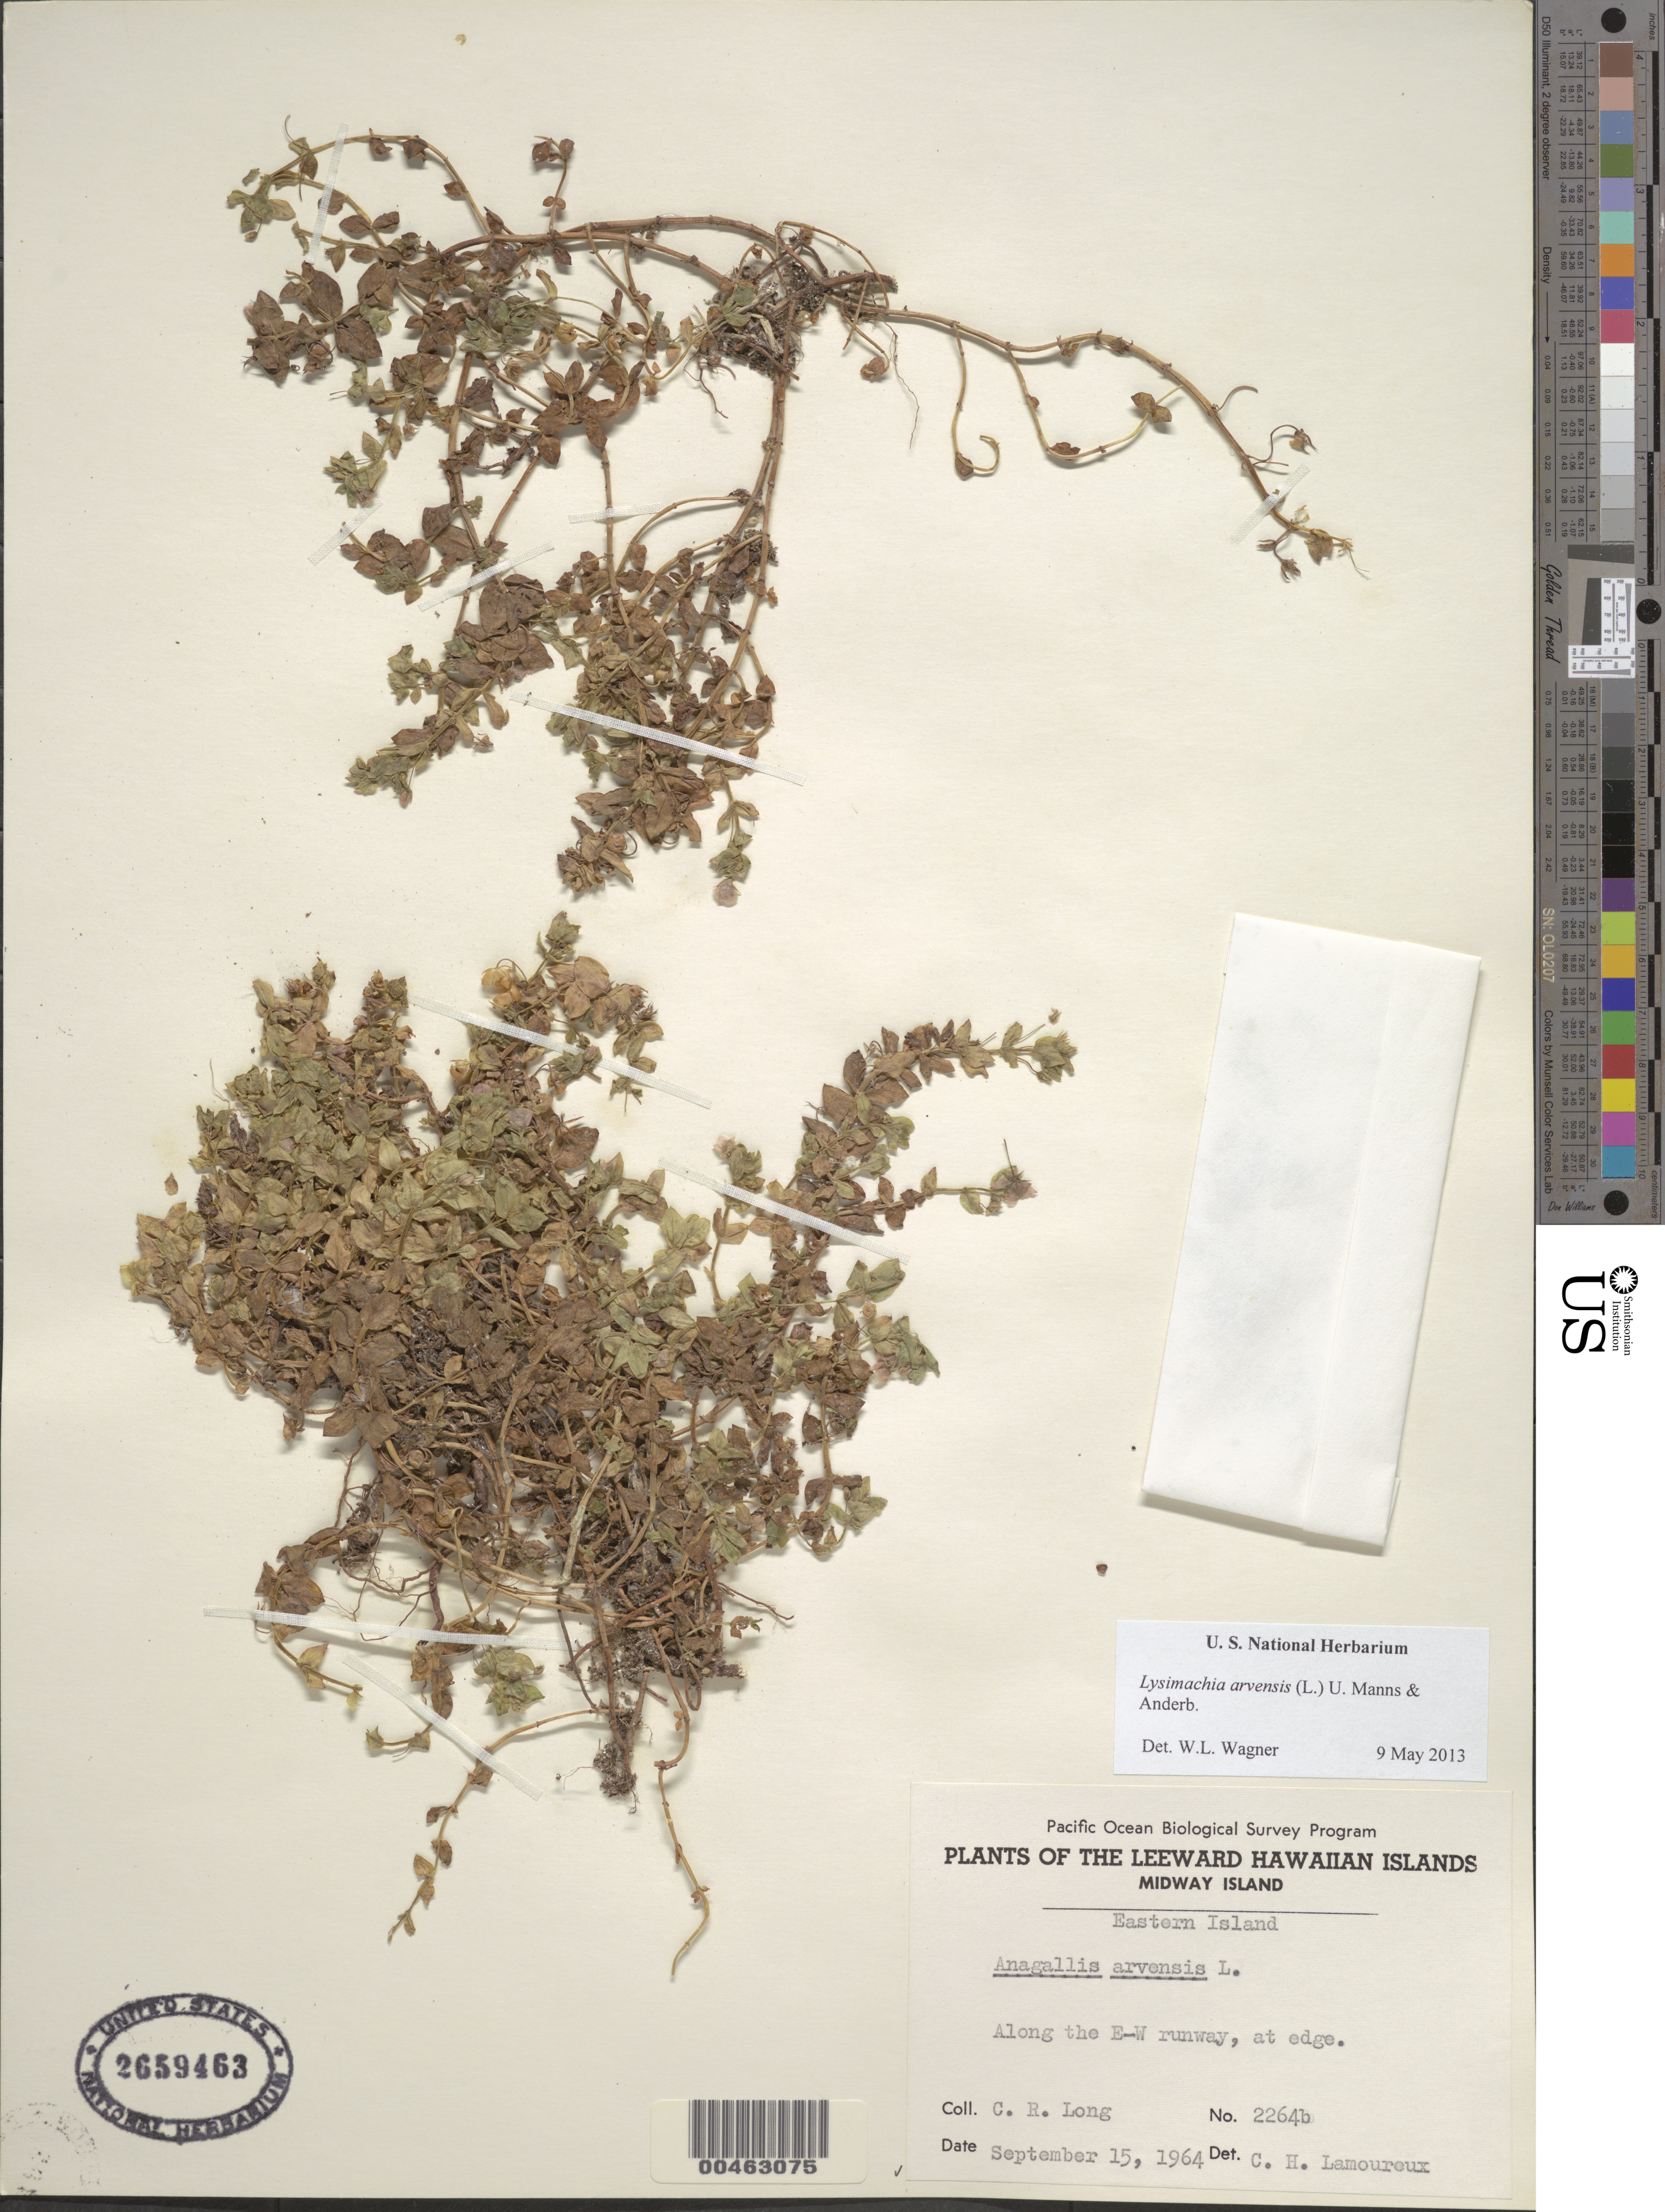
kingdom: Plantae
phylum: Tracheophyta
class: Magnoliopsida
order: Ericales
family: Primulaceae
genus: Lysimachia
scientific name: Lysimachia arvensis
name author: (L.) U. Manns & Anderb.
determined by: Wagner, W. L., (BOT), Smithsonian Institution - National Museum of Natural History (UNITED STATES)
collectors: C. Long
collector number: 2264b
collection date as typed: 15 Sep 1964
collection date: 1964-09-15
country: U.S. Administered Pacific Islands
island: Midway Atoll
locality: Along the E-W runway, at edge, Eastern Islet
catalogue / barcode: US 2659463